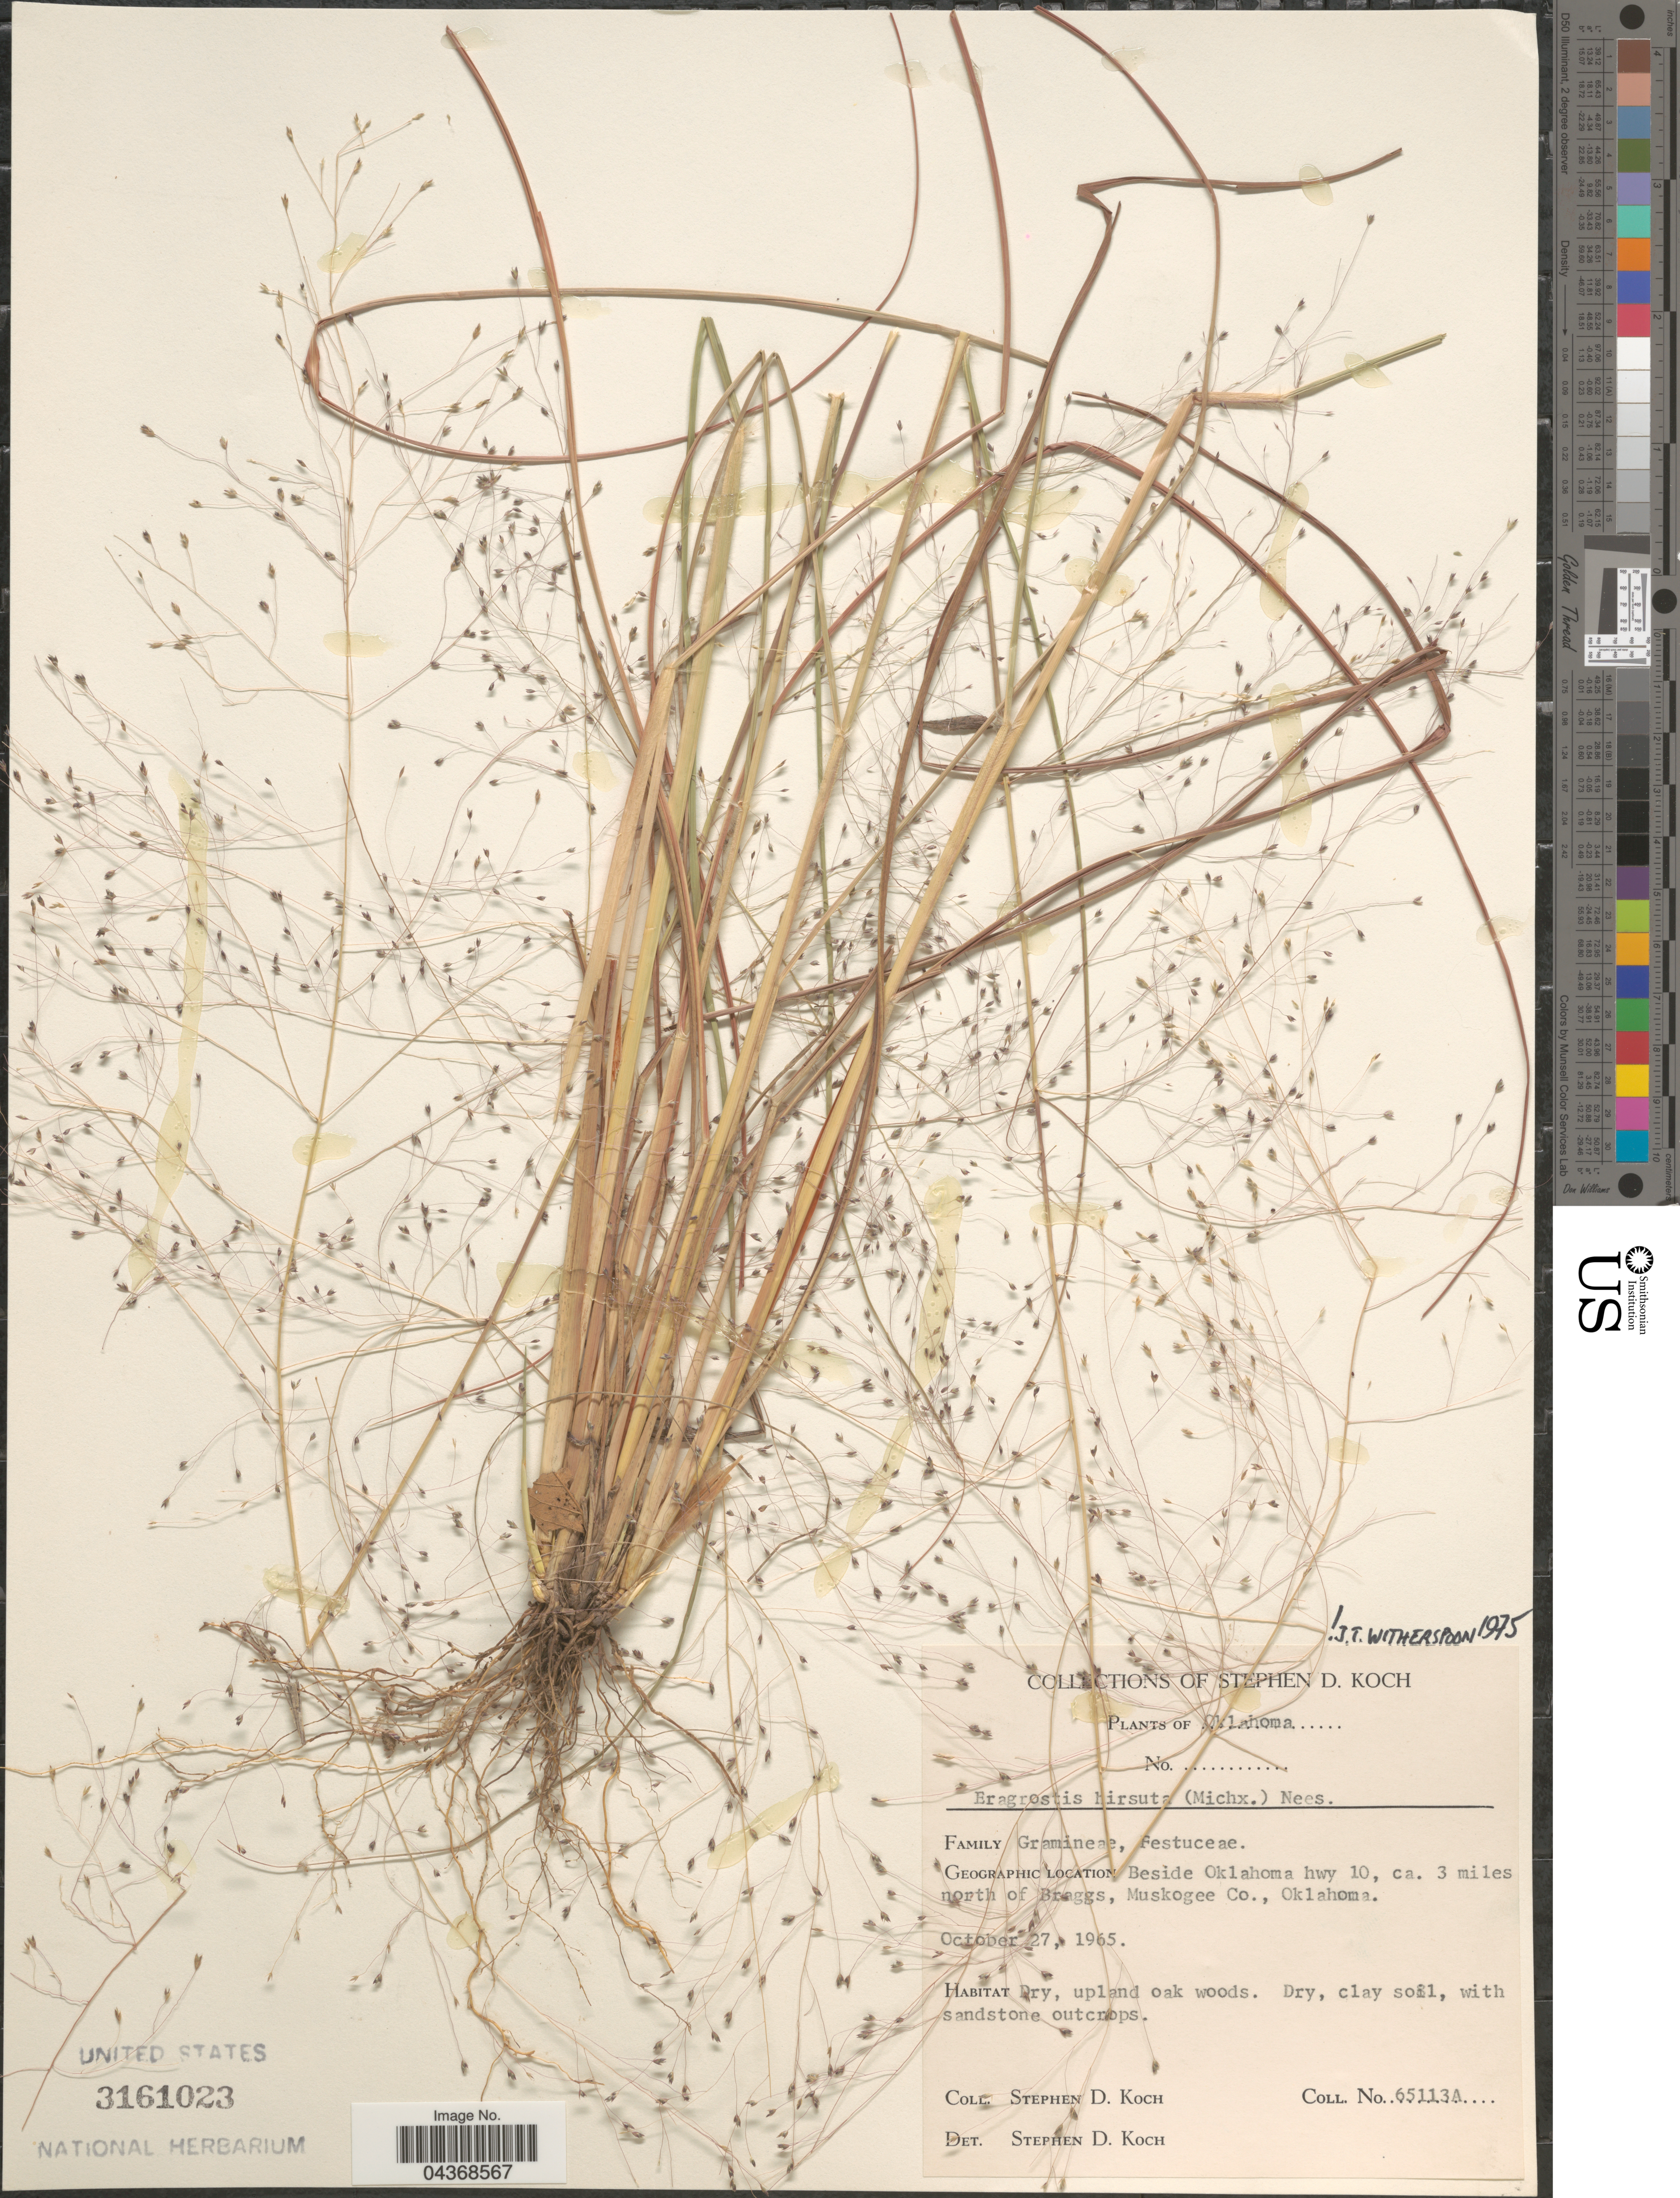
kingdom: Plantae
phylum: Tracheophyta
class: Liliopsida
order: Poales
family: Poaceae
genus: Eragrostis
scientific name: Eragrostis hirsuta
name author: (Michx.) Nees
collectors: S. D. Koch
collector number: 65113A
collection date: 1965-10-27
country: United States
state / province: Oklahoma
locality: Beside Oklahoma hwy 10, ca. 3 miles north of Braggs, Muskogee Co.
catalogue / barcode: US 3161023